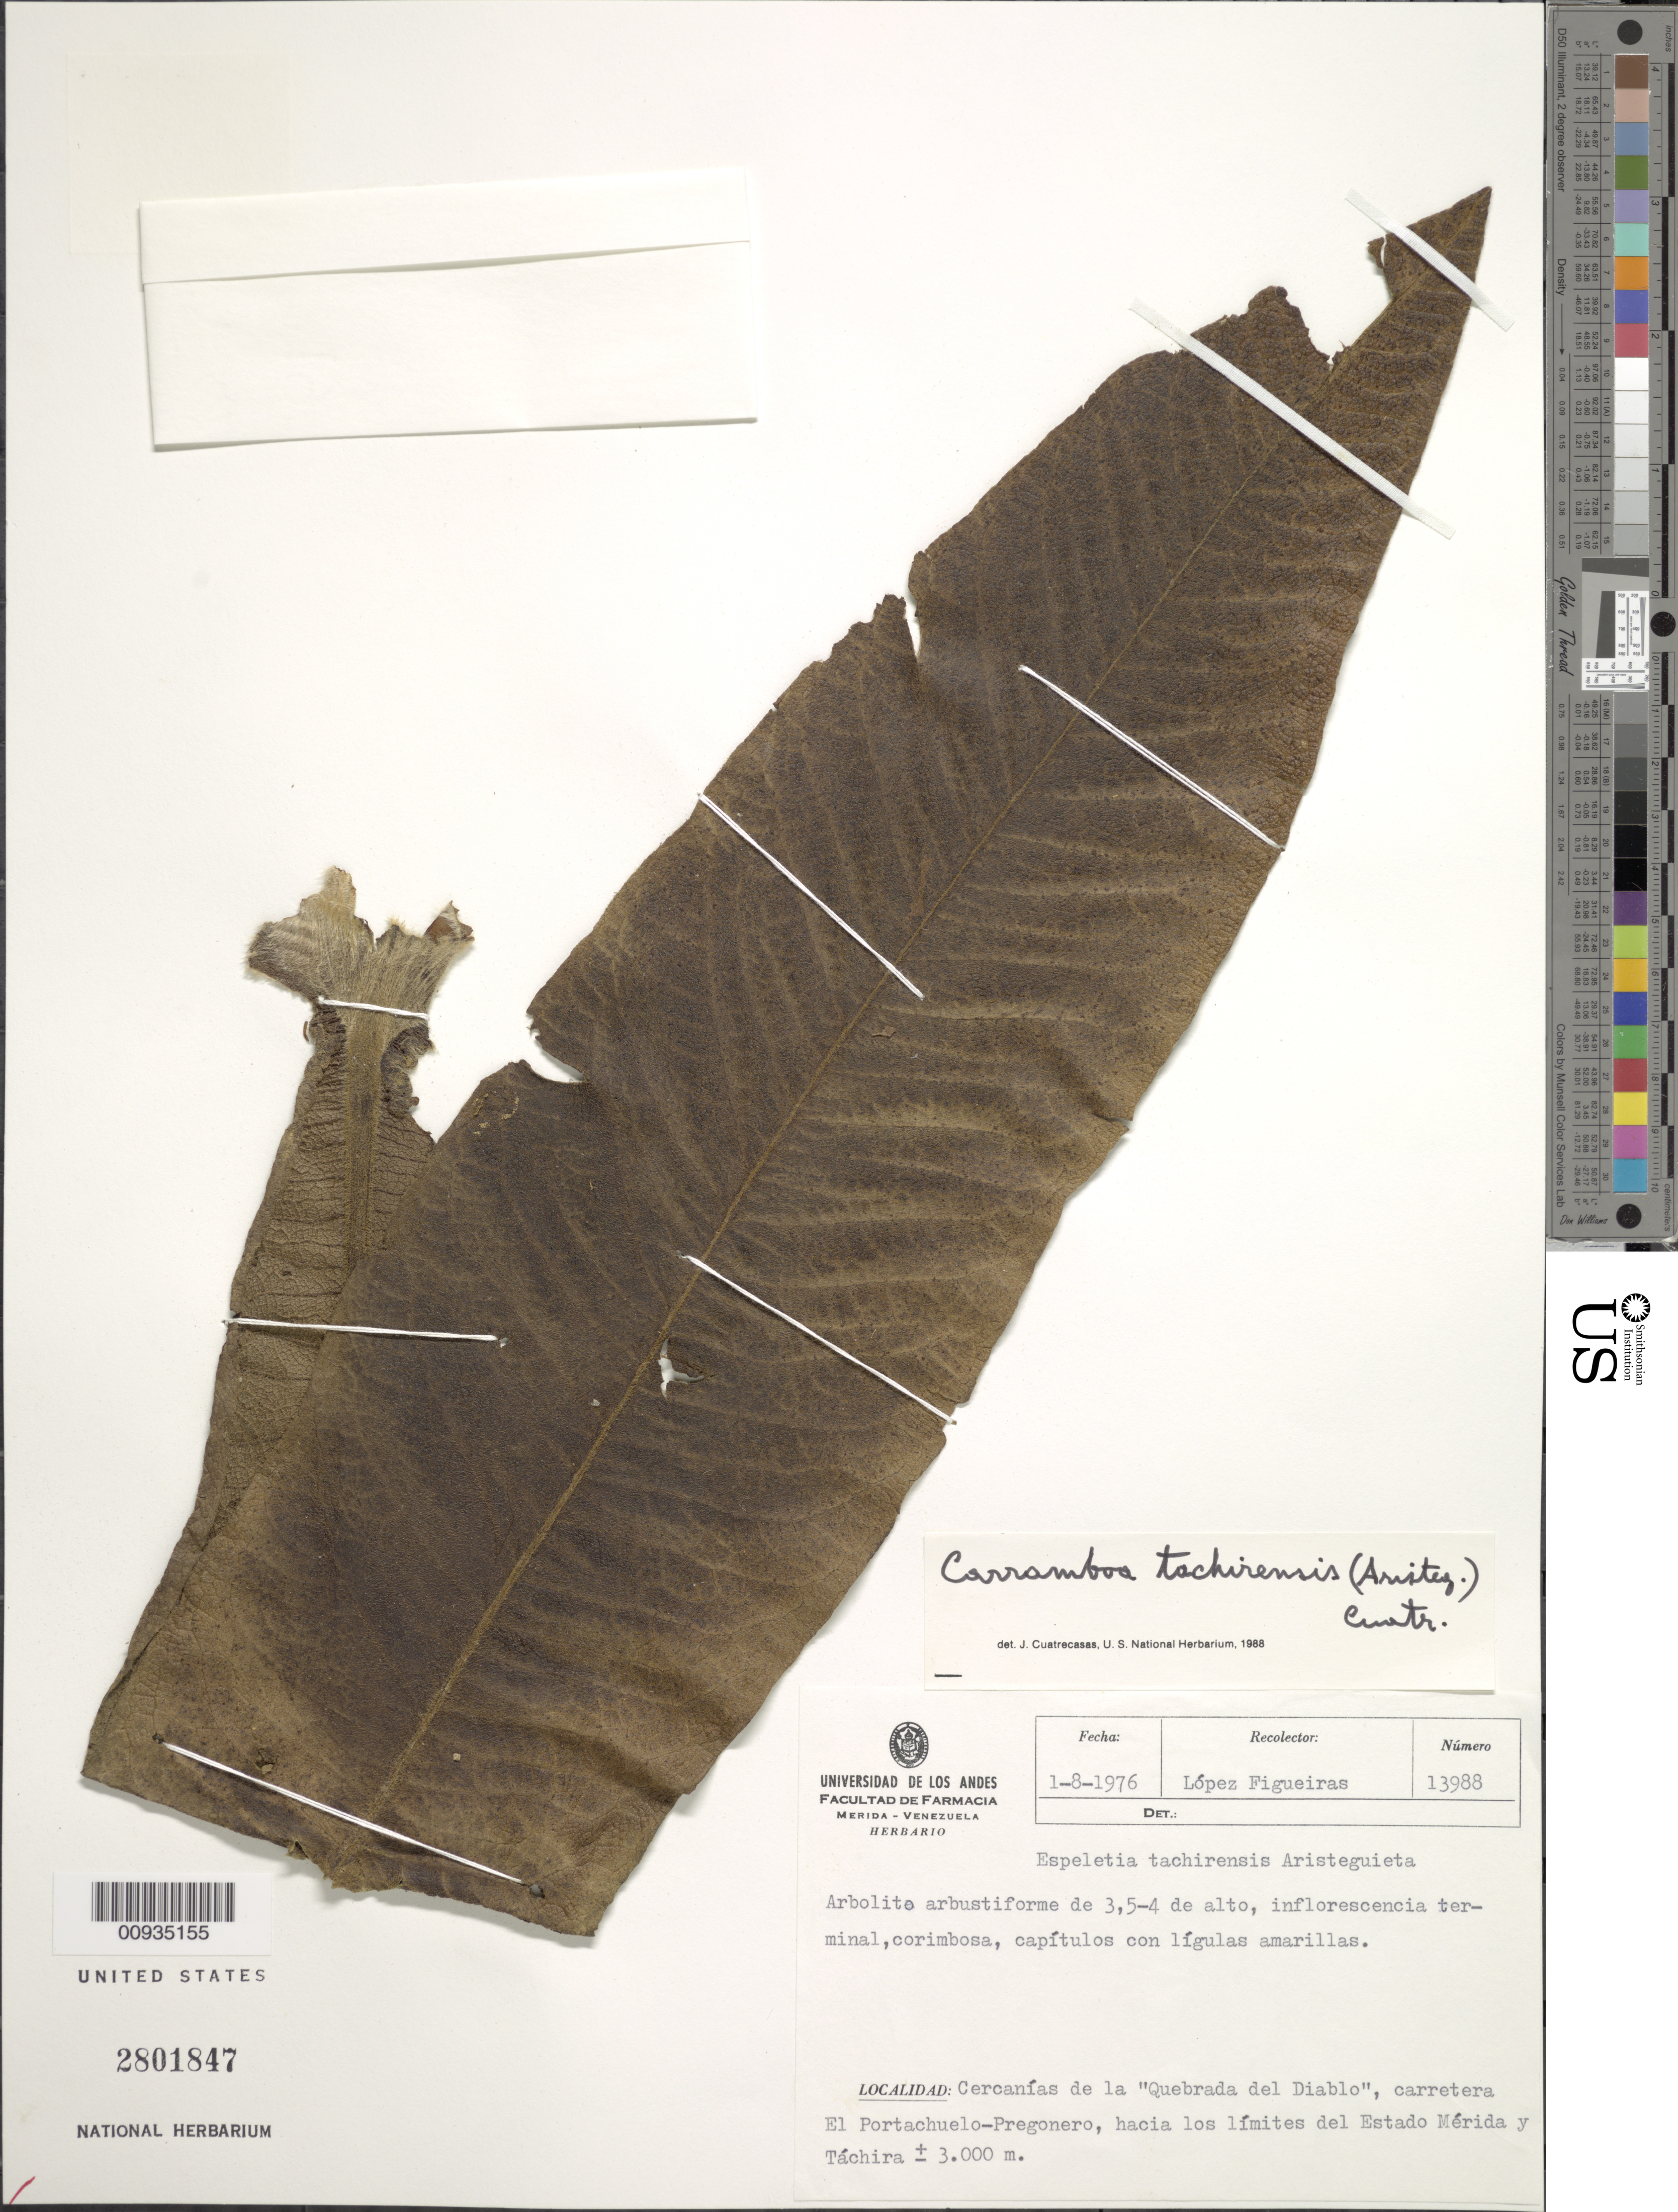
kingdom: Plantae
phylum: Tracheophyta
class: Magnoliopsida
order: Asterales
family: Asteraceae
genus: Carramboa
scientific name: Carramboa tachirensis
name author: (Aristeg.) Cuatrec.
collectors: M. López Figueiras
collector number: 13988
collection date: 1976-08-01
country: Venezuela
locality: Cercanias de la Quebrada del Diablo, carretera El Portachuelo-Pregonero, hacia los limites del Estado Merida y Tachira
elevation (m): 3000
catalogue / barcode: US 2801847